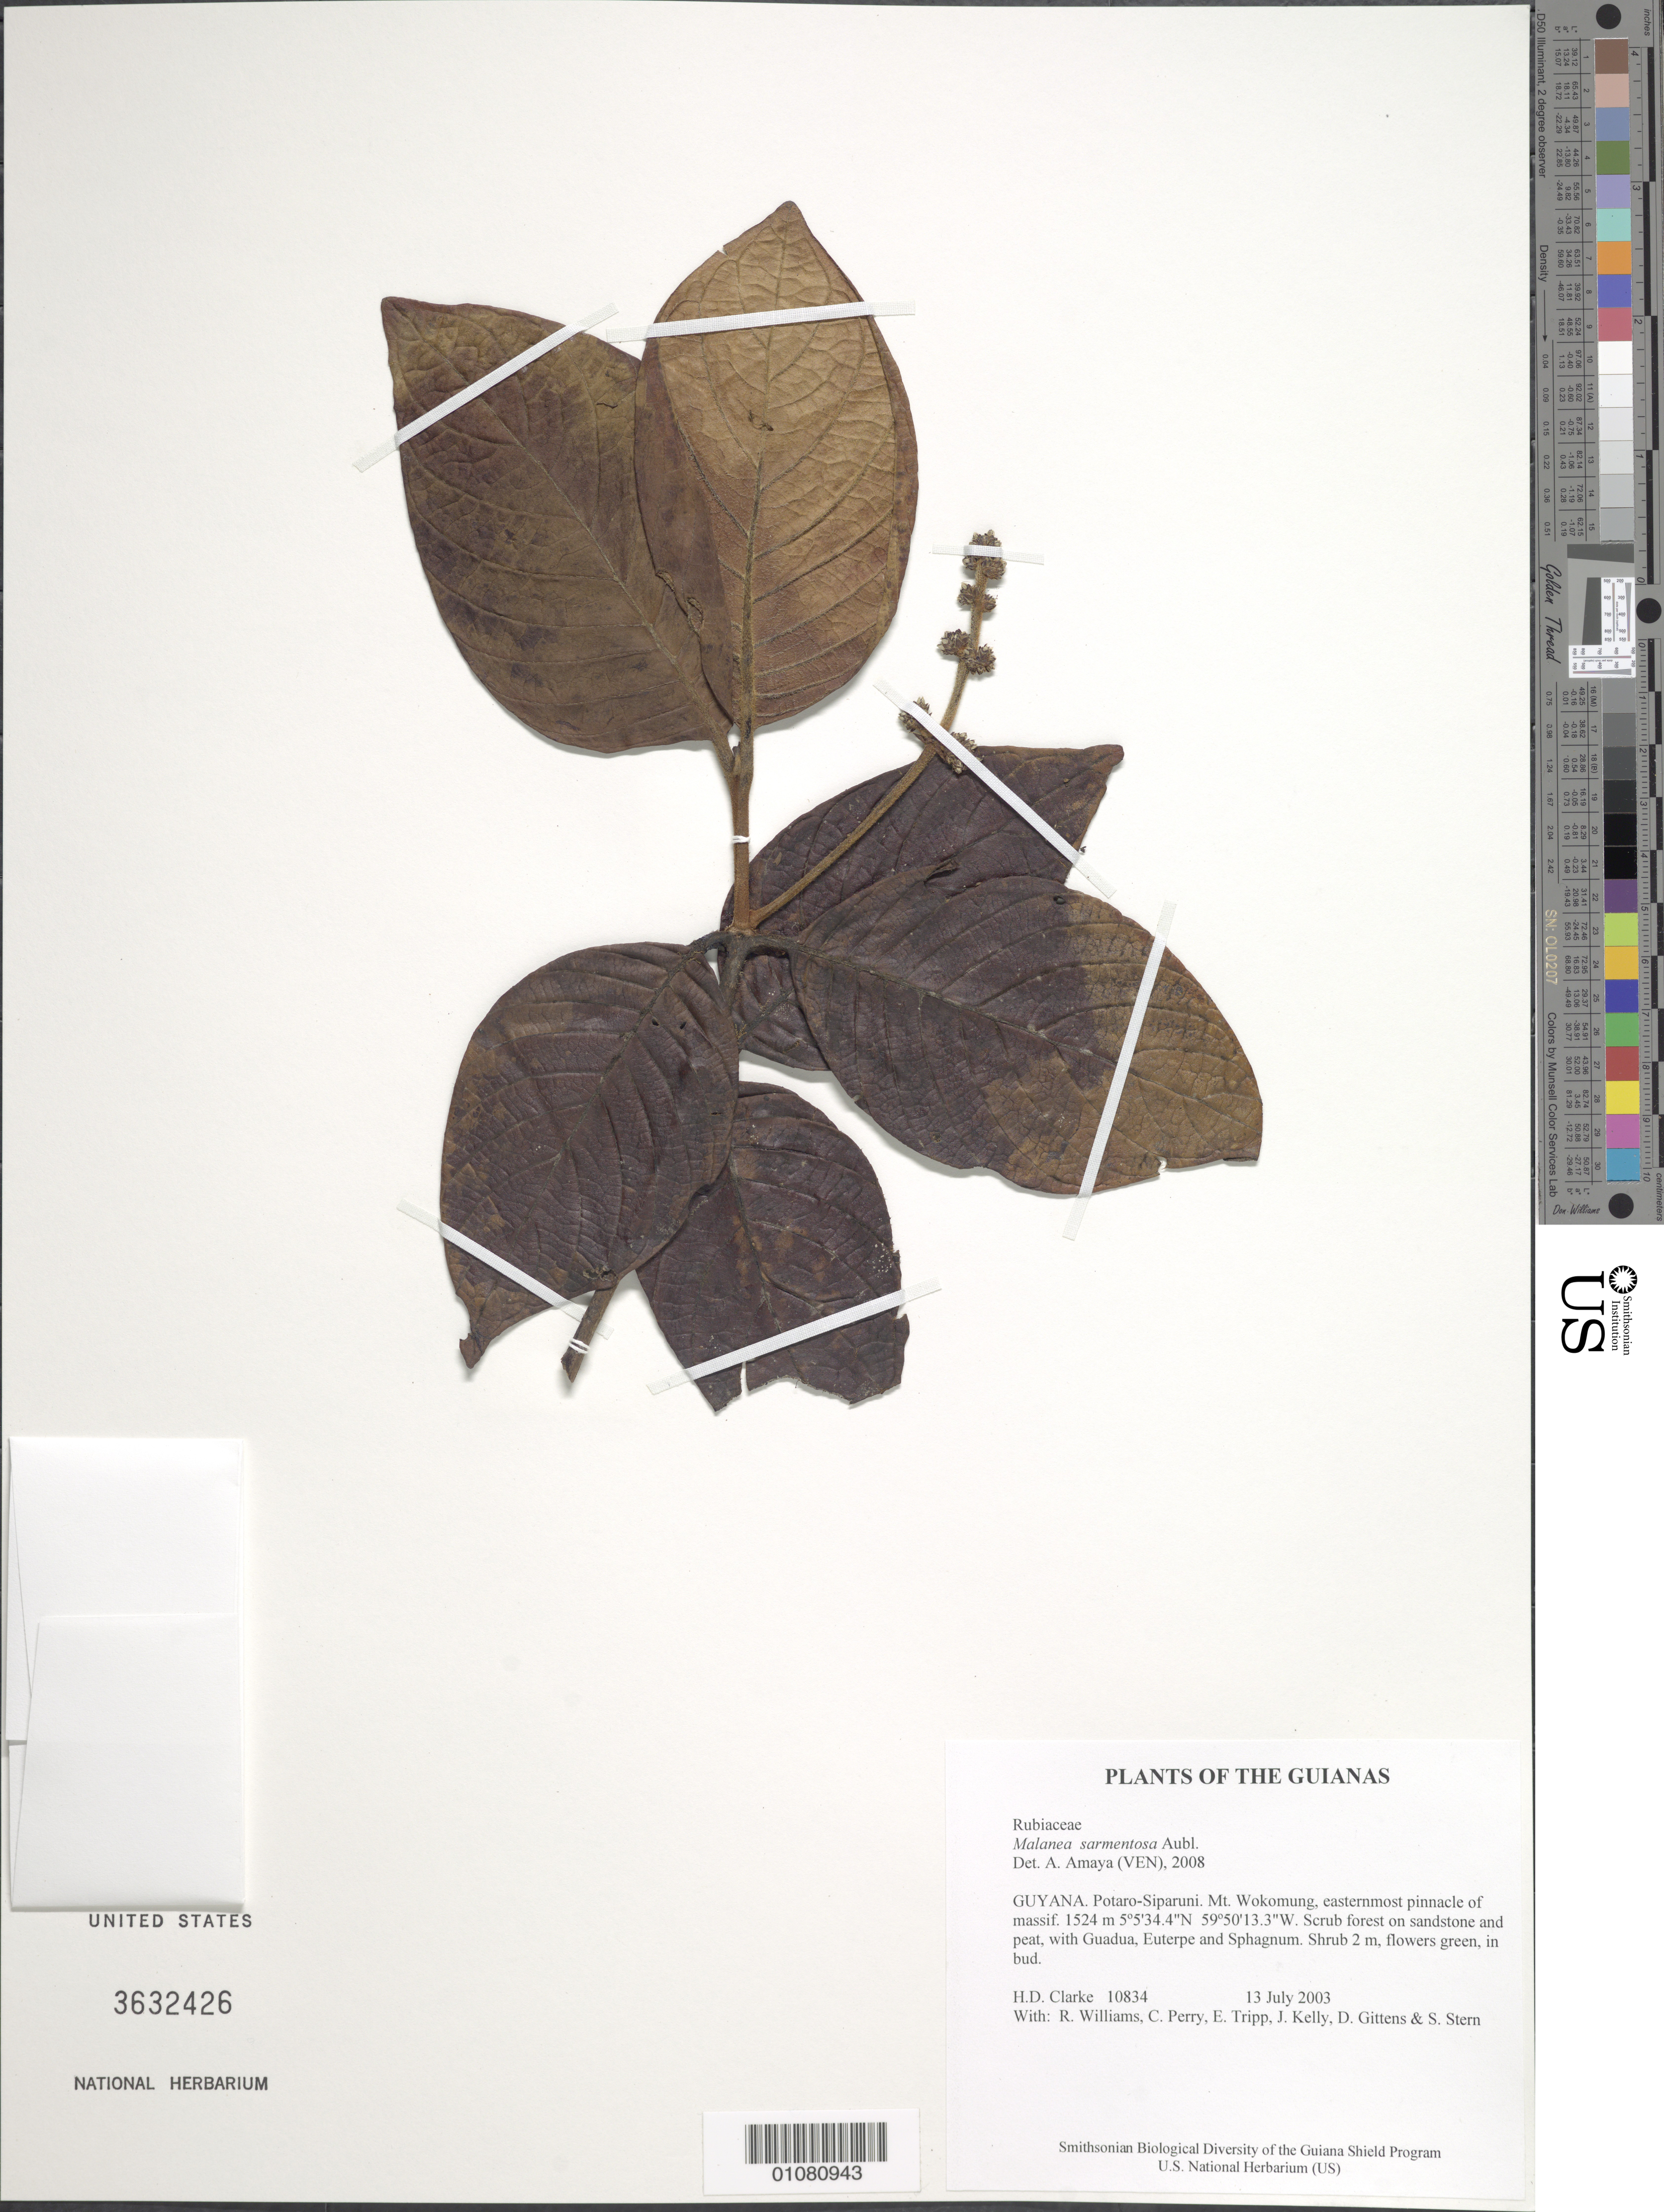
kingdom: Plantae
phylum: Tracheophyta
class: Magnoliopsida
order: Gentianales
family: Rubiaceae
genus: Malanea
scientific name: Malanea sarmentosa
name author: Aubl.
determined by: Amaya, A.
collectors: H. D. Clarke, R. Williams, C. Perry, E. Tripp, J. Kelly, D. Gittens & S. R. Stern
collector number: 10834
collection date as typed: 13 July 2003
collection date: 2003-07-13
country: Guyana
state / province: Potaro-Siparuni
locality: Mt. Wokomung, easternmost pinnacle of massif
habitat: Scrub forest on sandstone and peat, with Guadua, Euterpe and Sphagnum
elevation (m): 1524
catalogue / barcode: US 3632426